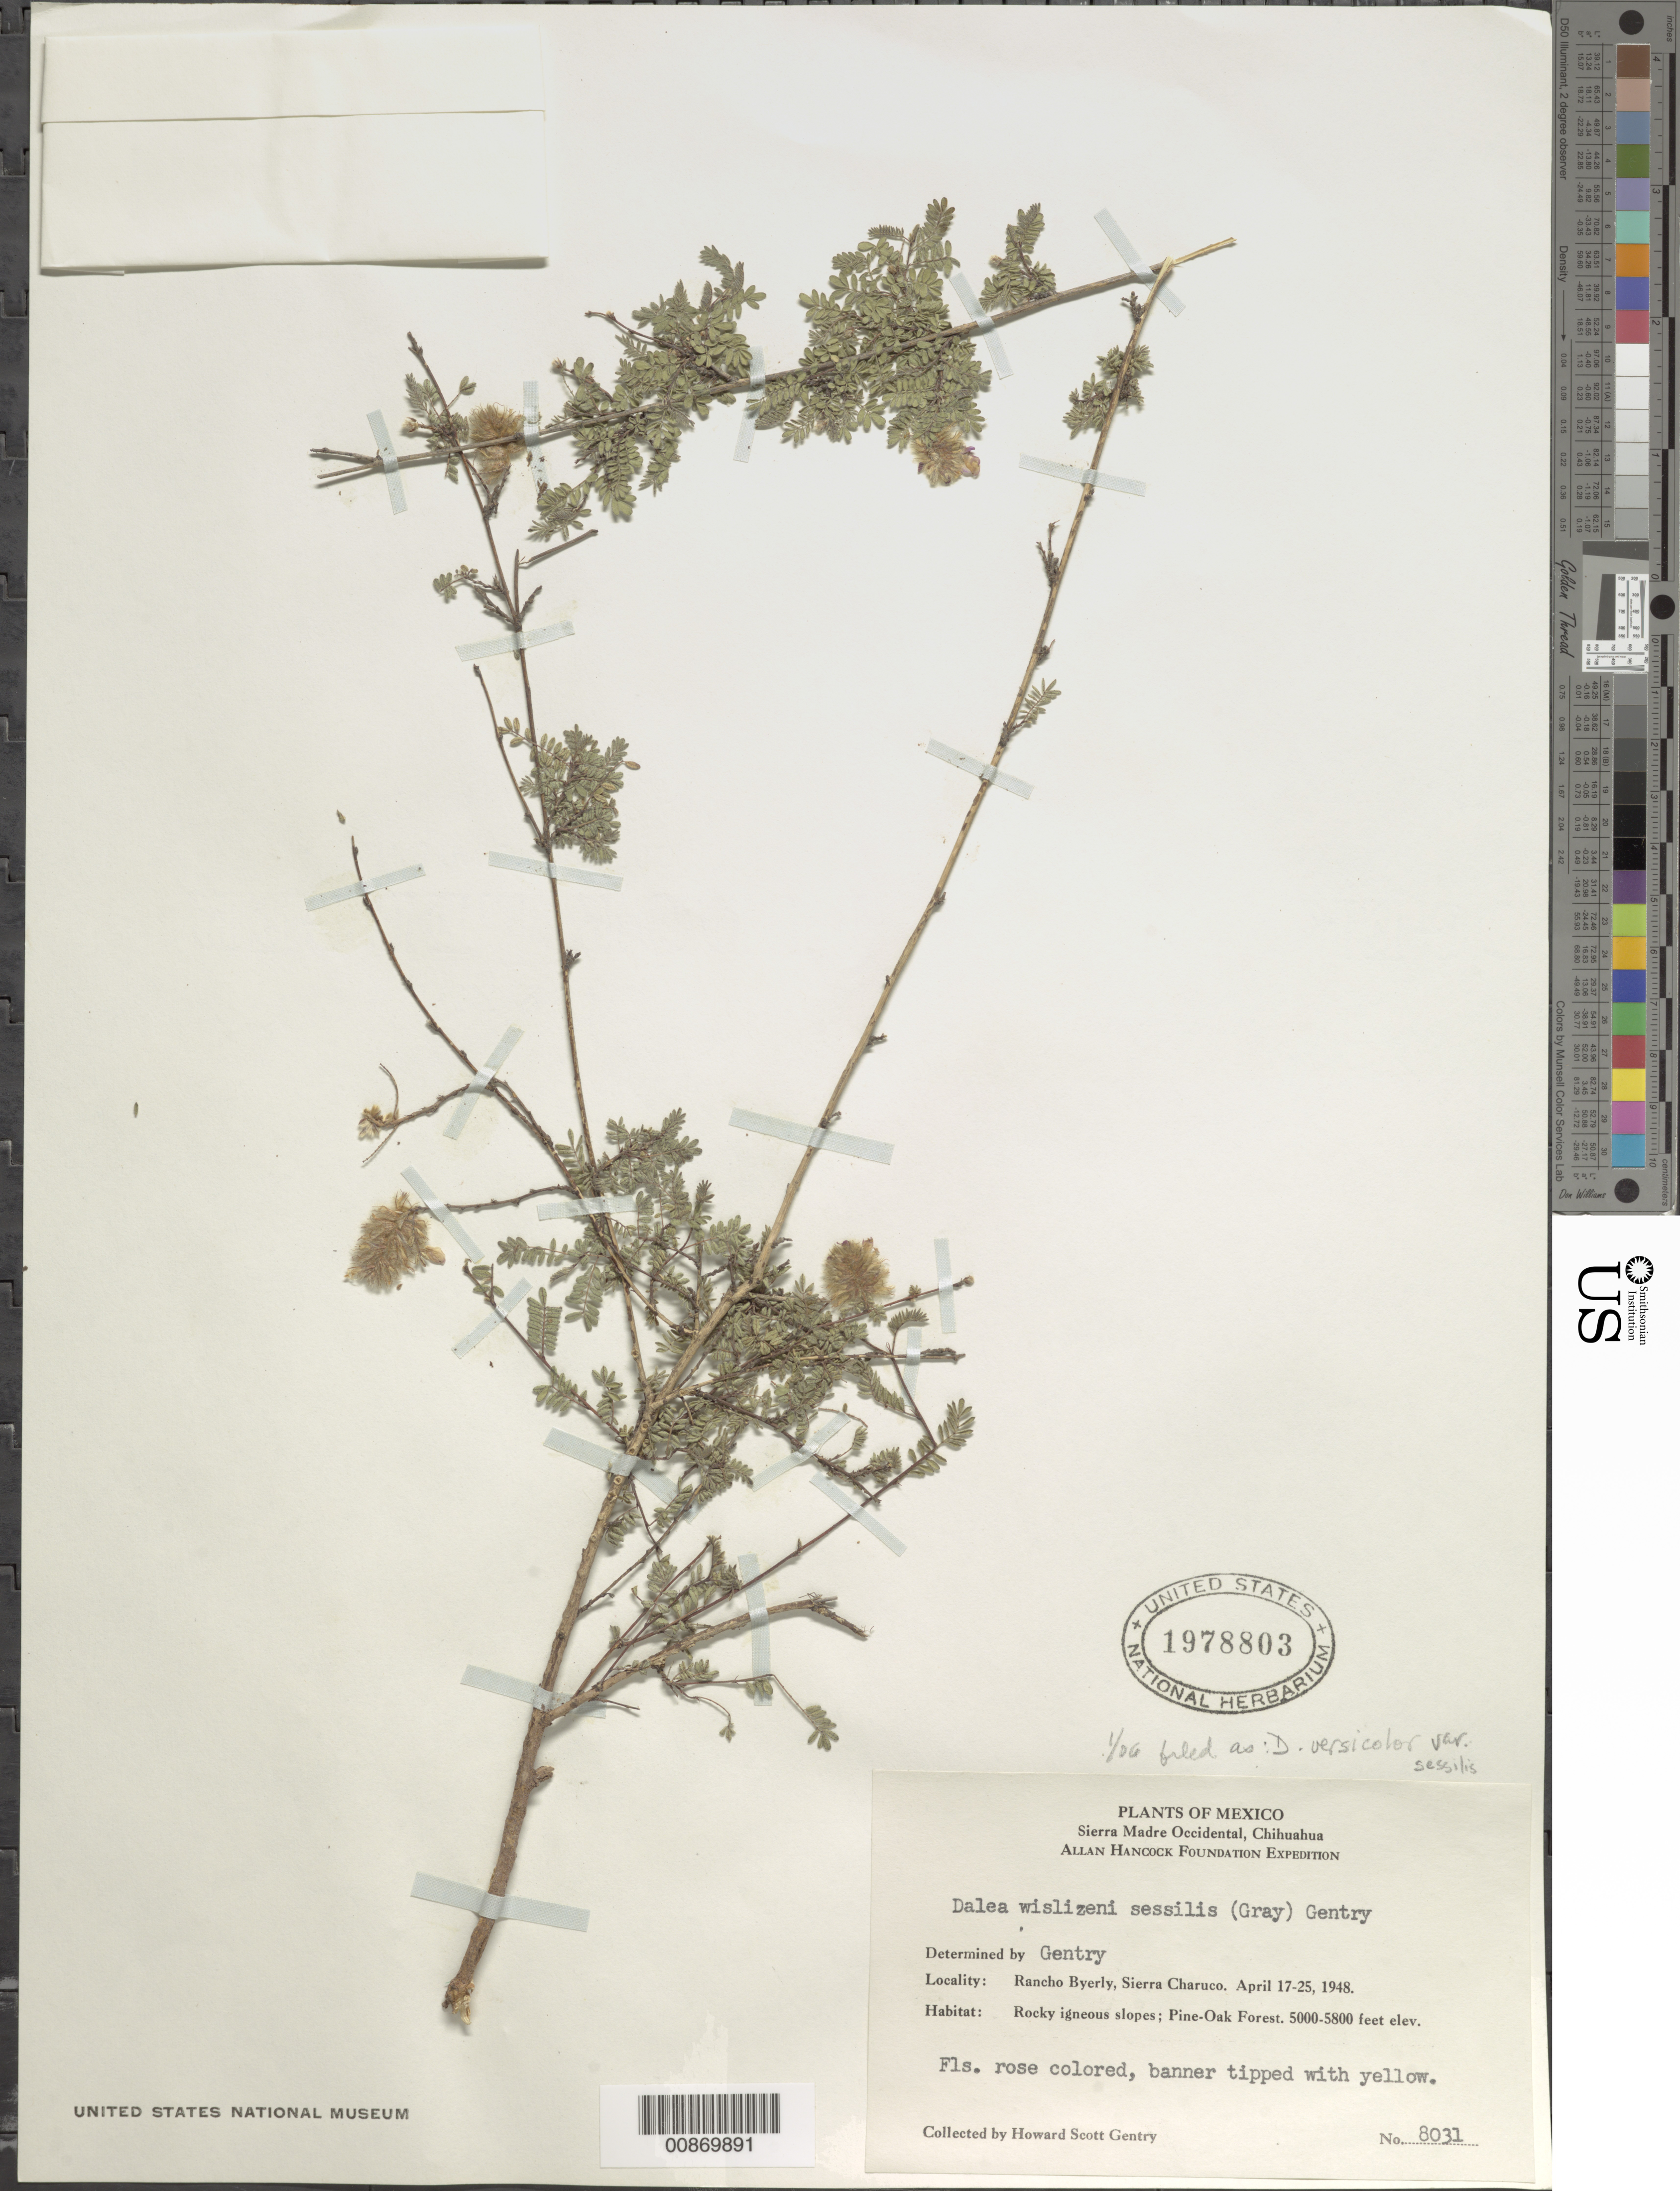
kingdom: Plantae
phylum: Tracheophyta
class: Magnoliopsida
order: Fabales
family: Fabaceae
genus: Dalea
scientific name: Dalea versicolor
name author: Zucc.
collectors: H. S. Gentry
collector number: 8031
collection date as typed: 17 Apr 1948 to 25 Apr 1948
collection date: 1948-04-17/1948-04-25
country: Mexico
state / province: Chihuahua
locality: Rancho Byerly, Sierra Charuco. Sierra Madre Occidental, Chihuahua.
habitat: Rocky igneous slopes; Pine-Oak Forest.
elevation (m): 1524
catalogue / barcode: US 1978803